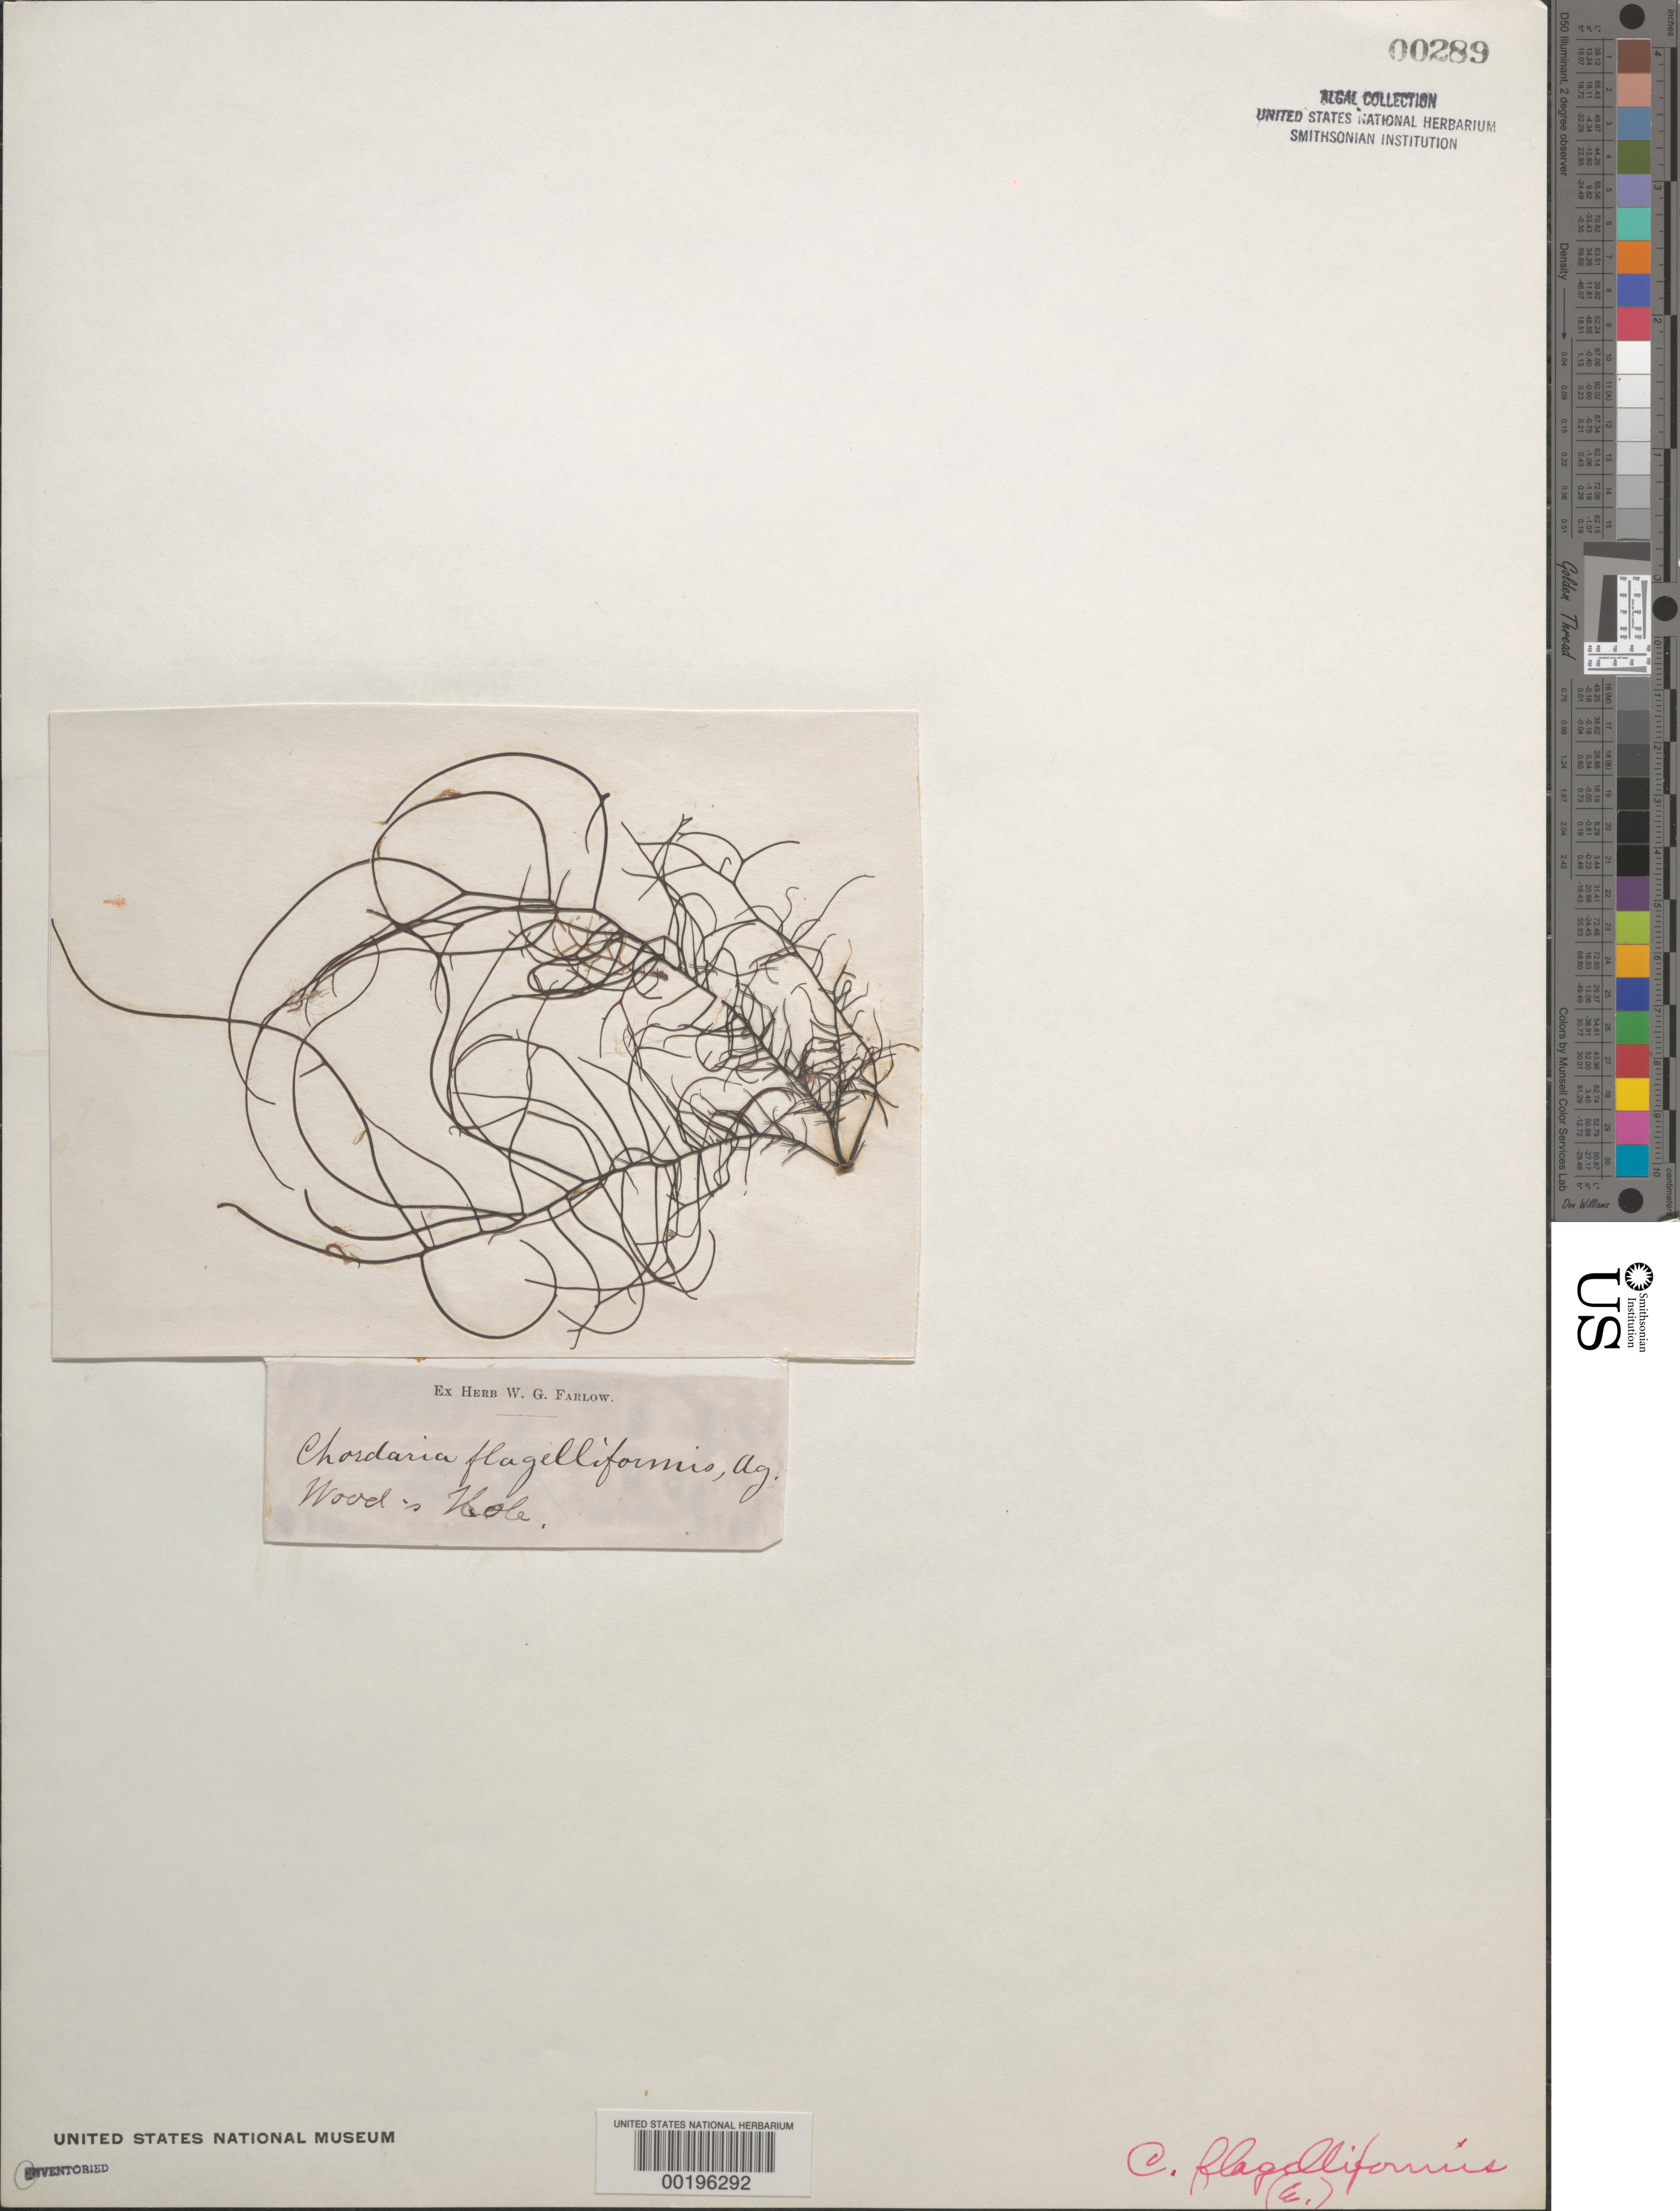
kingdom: Chromista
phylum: Ochrophyta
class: Phaeophyceae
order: Ectocarpales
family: Chordariaceae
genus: Chordaria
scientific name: Chordaria flagelliformis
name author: (Hudson) Grev.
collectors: W. Farlow (Herbarium)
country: United States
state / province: Massachusetts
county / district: Barnstable County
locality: Woods Hole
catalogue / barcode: US 289